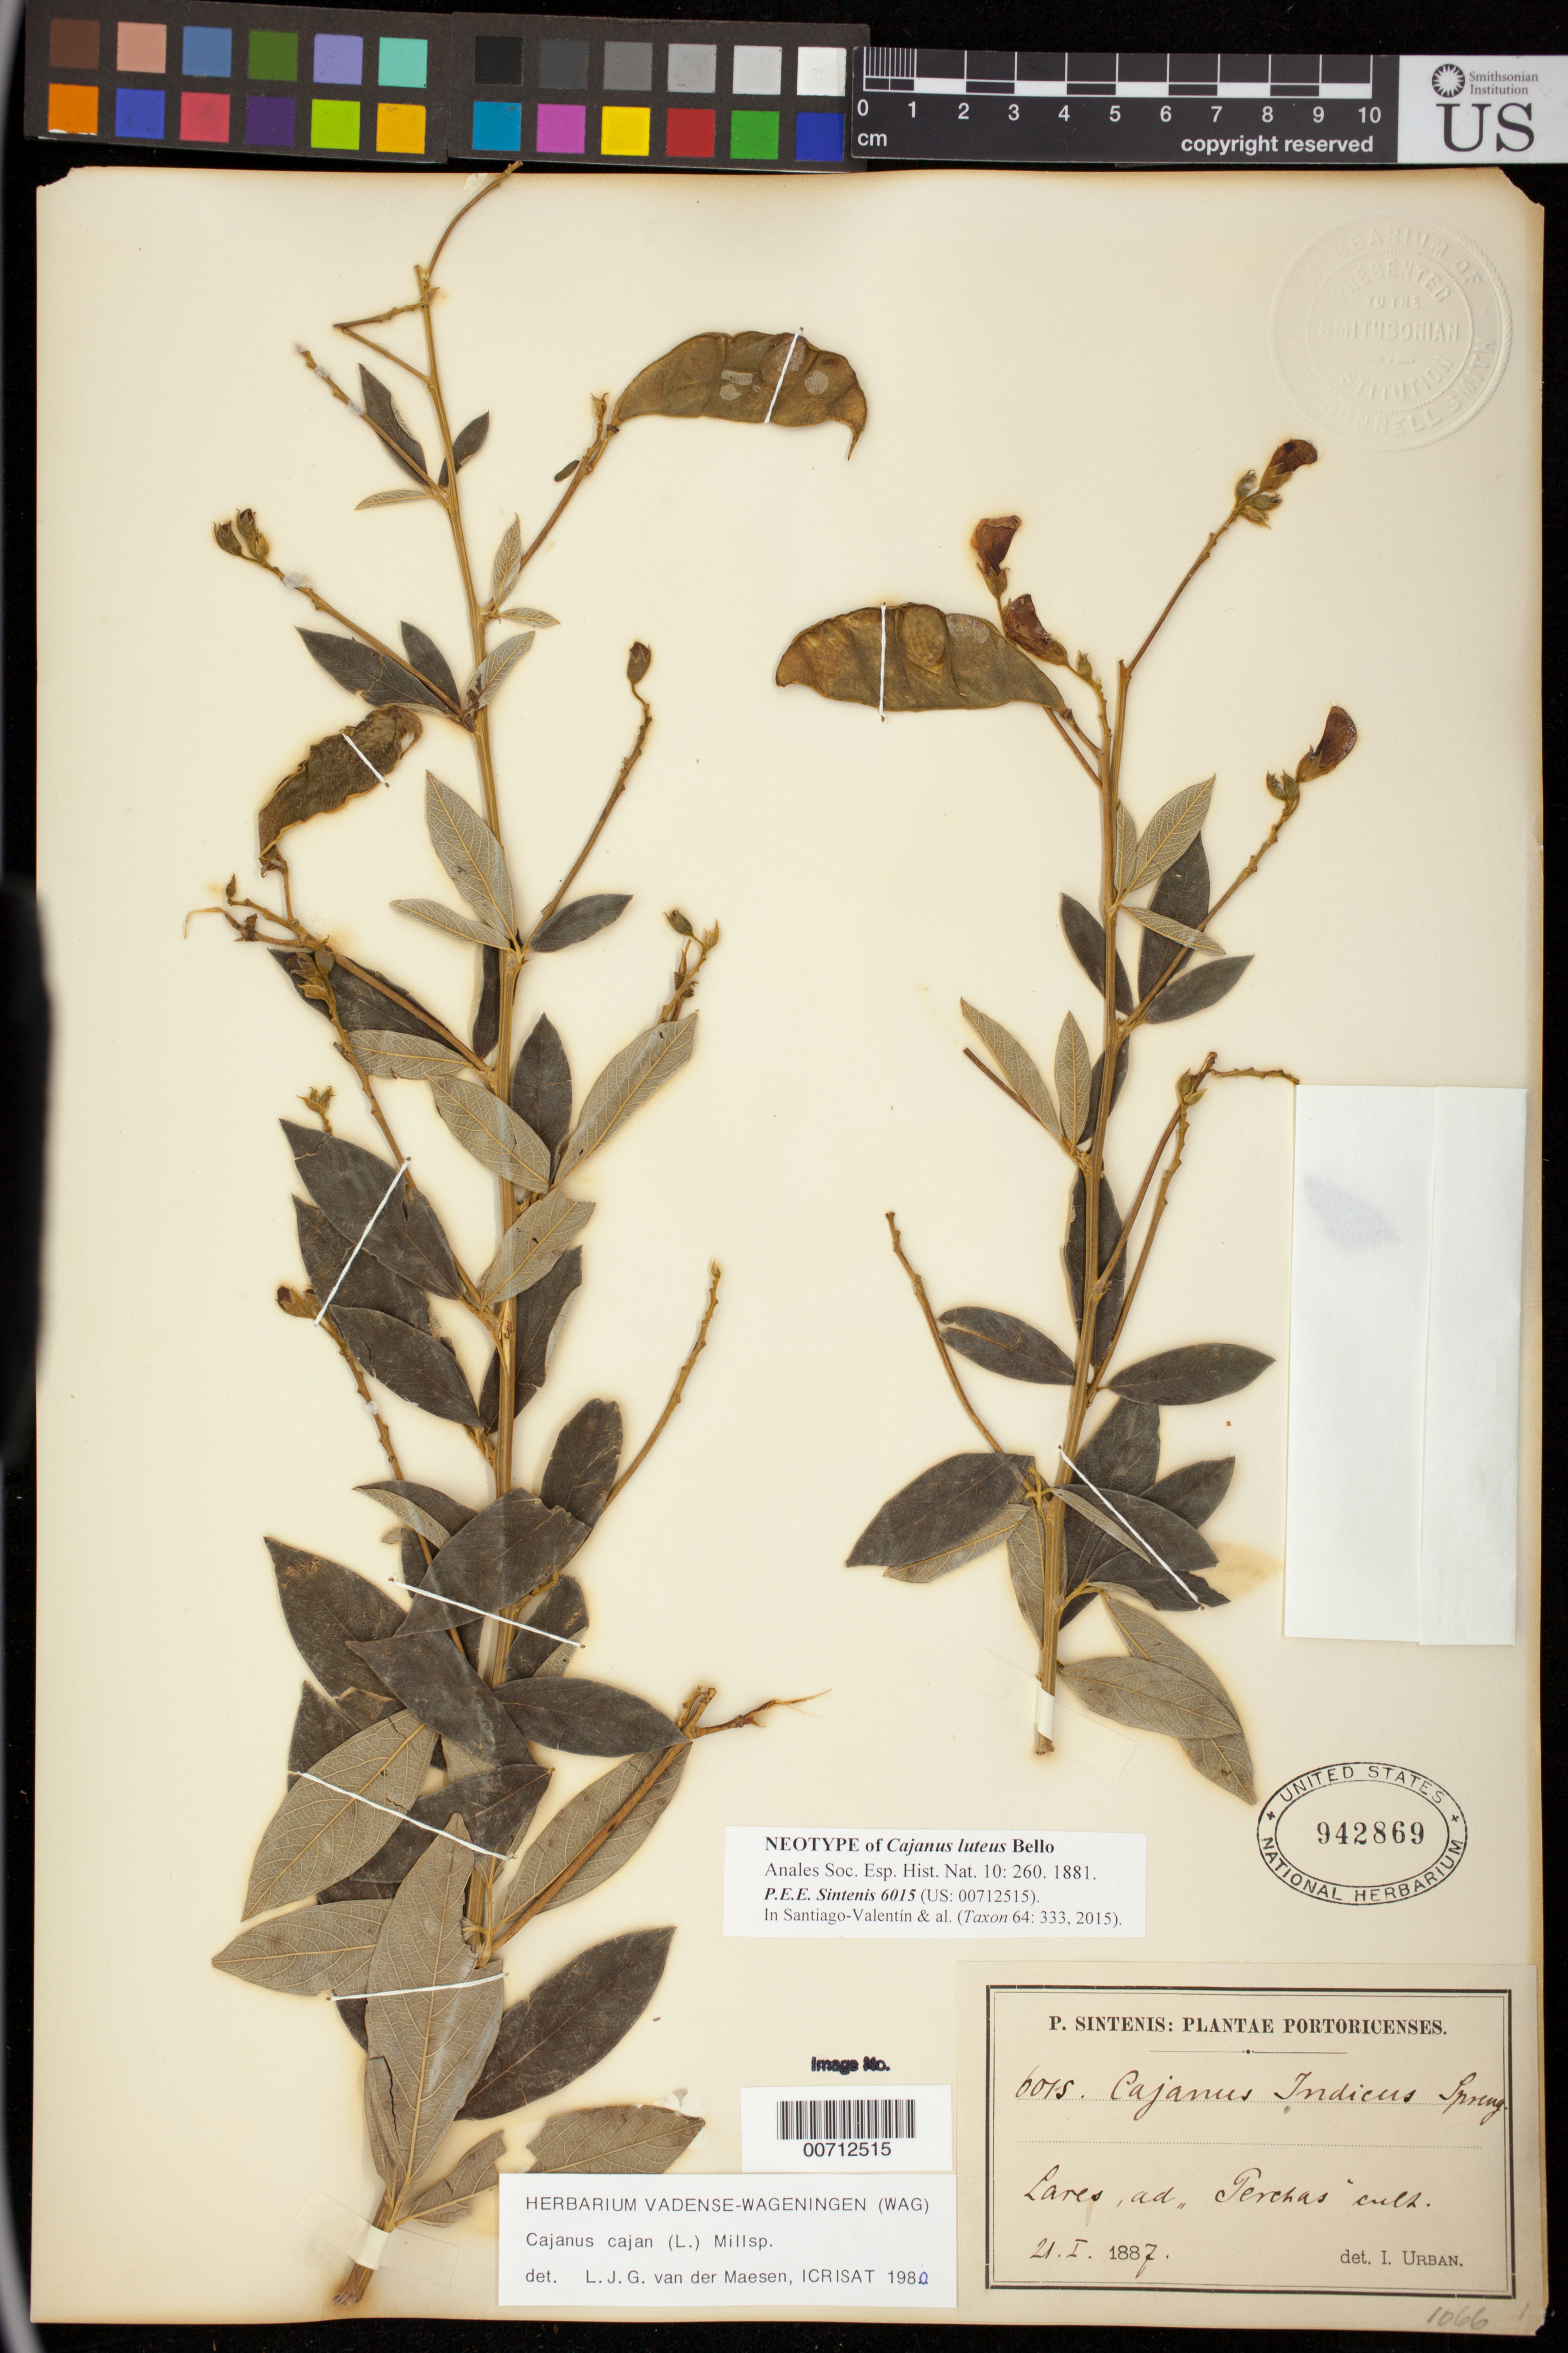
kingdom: Plantae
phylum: Tracheophyta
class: Magnoliopsida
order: Fabales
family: Fabaceae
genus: Cajanus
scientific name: Cajanus luteus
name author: Bello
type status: Neotype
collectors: P. Sintenis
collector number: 6015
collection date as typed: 21 Jan 1887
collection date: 1887-01-21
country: Puerto Rico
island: Greater Antilles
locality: Lares, ad "Perchas" cult.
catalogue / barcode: US 942869